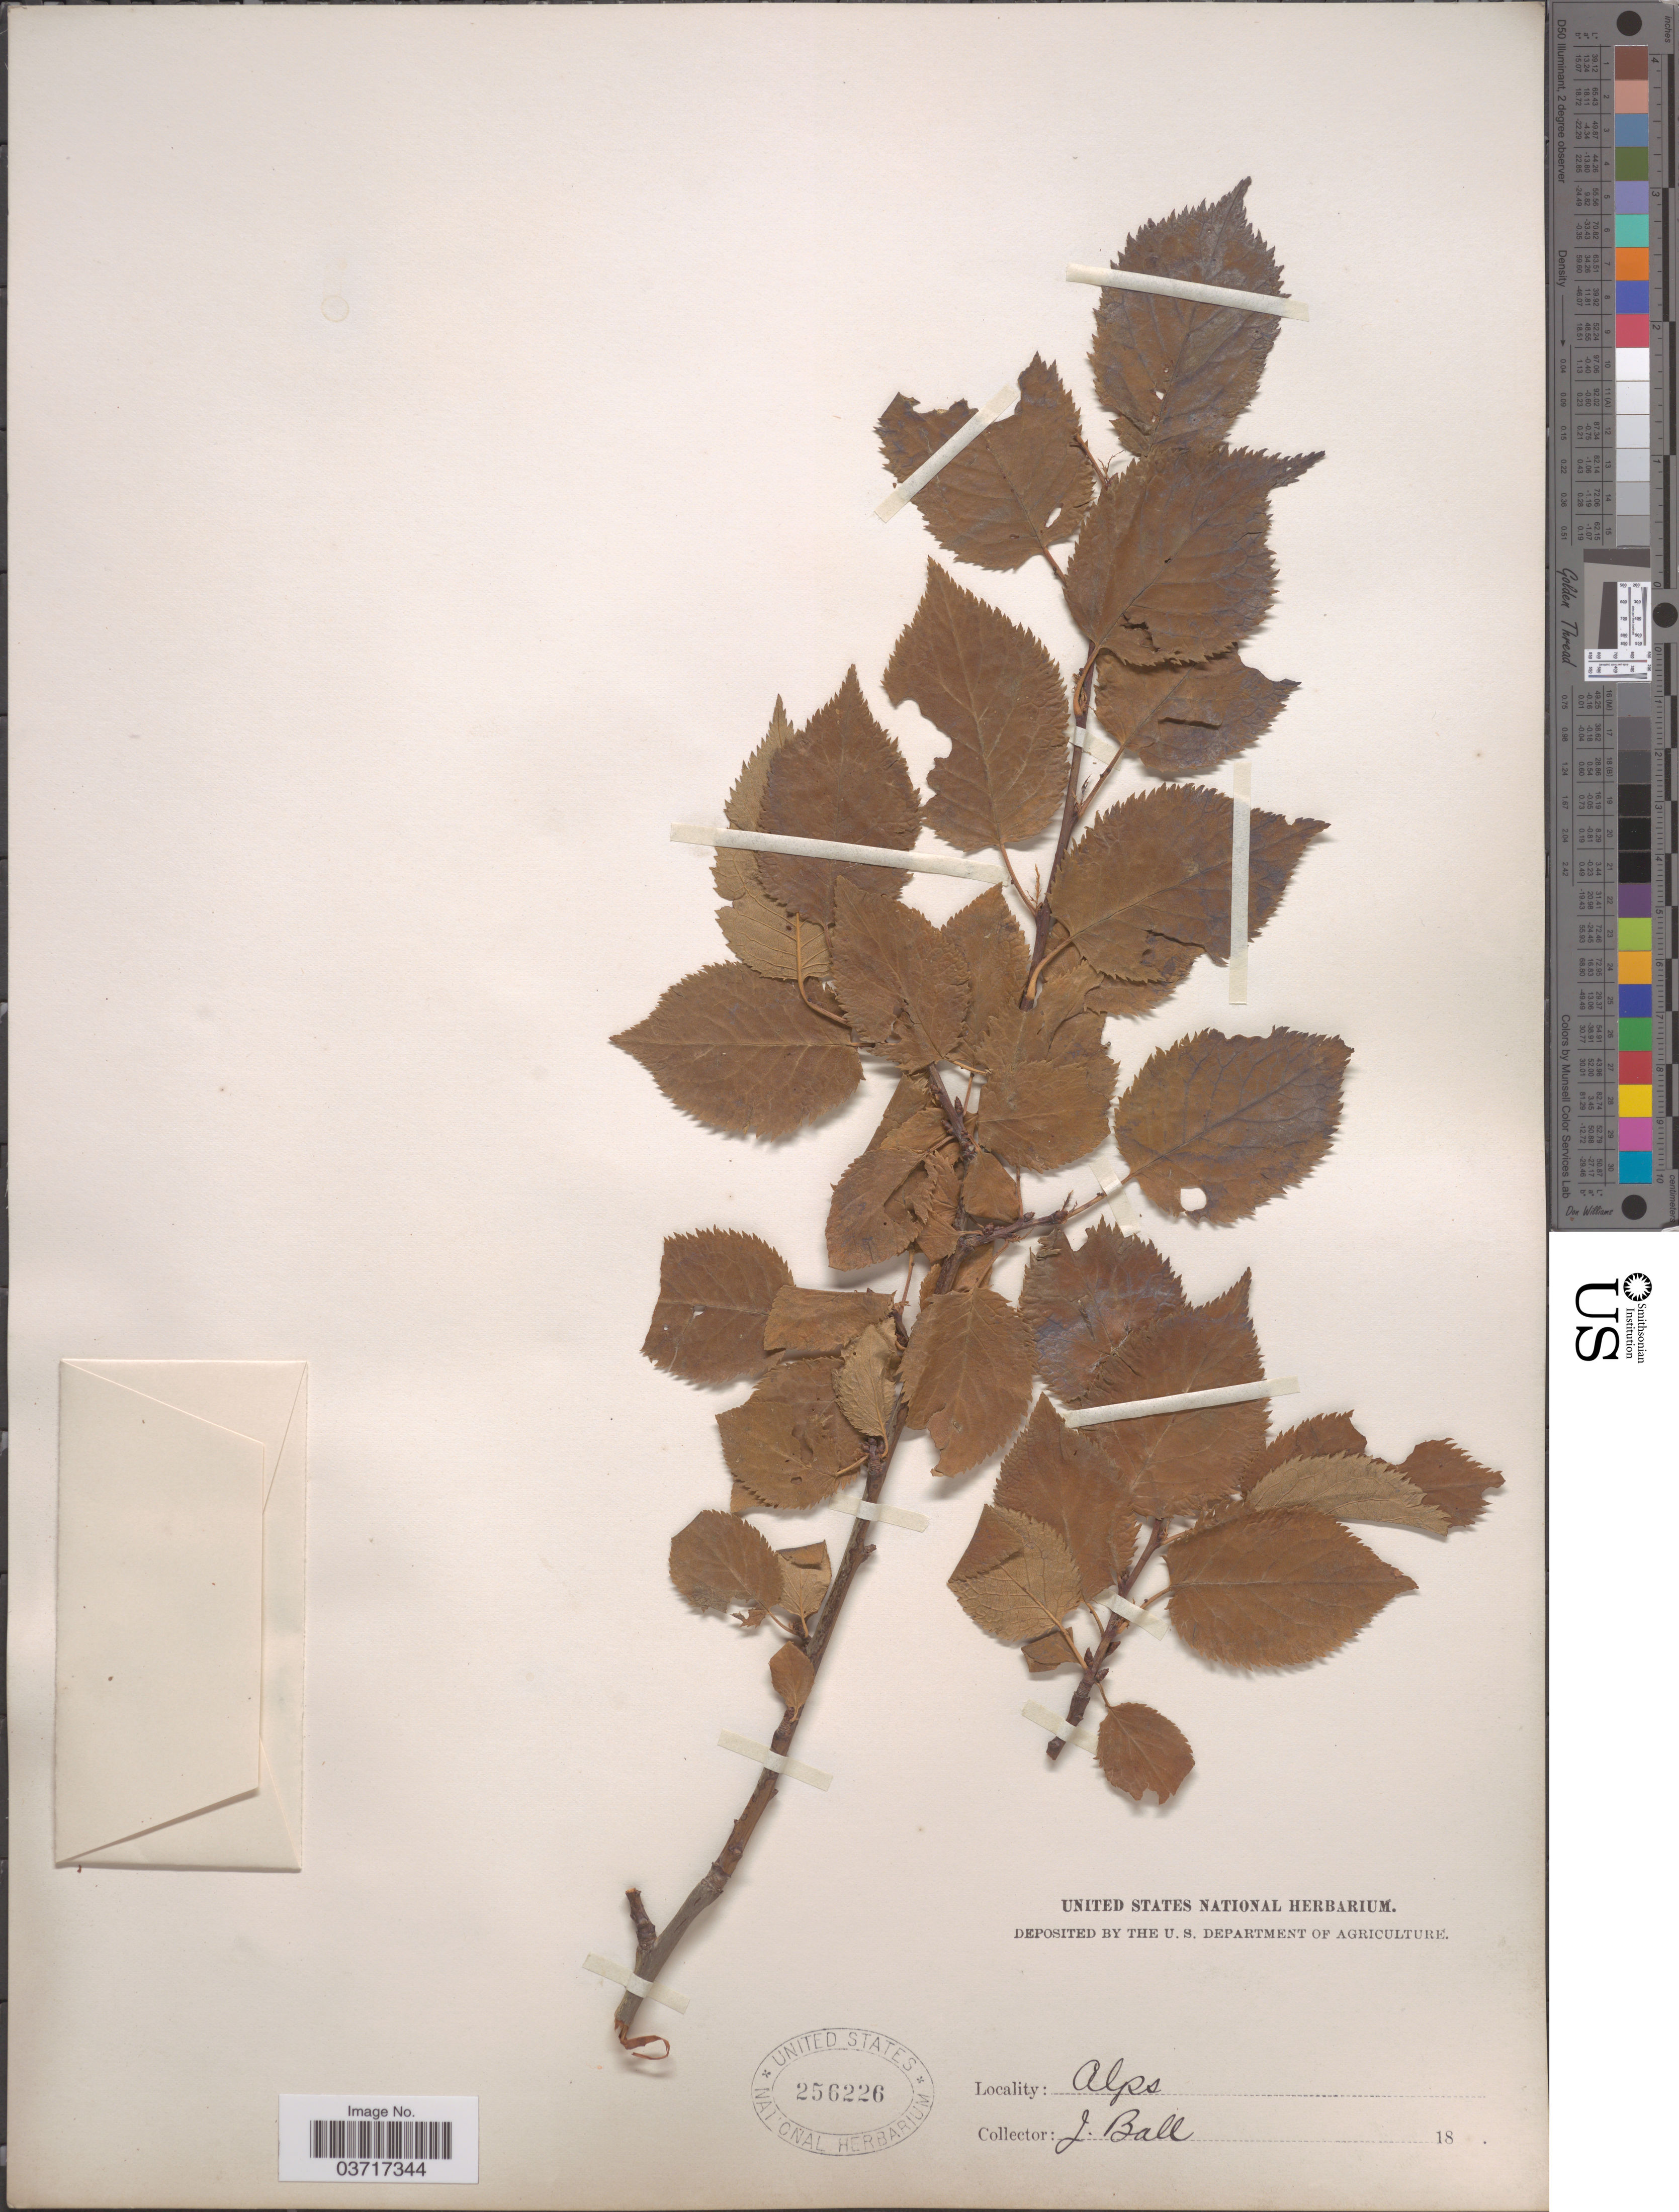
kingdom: Plantae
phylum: Tracheophyta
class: Magnoliopsida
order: Rosales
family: Rosaceae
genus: Prunus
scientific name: Prunus brigantiaca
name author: Vill.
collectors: J. Ball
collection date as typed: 18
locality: Alps.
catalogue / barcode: US 256226